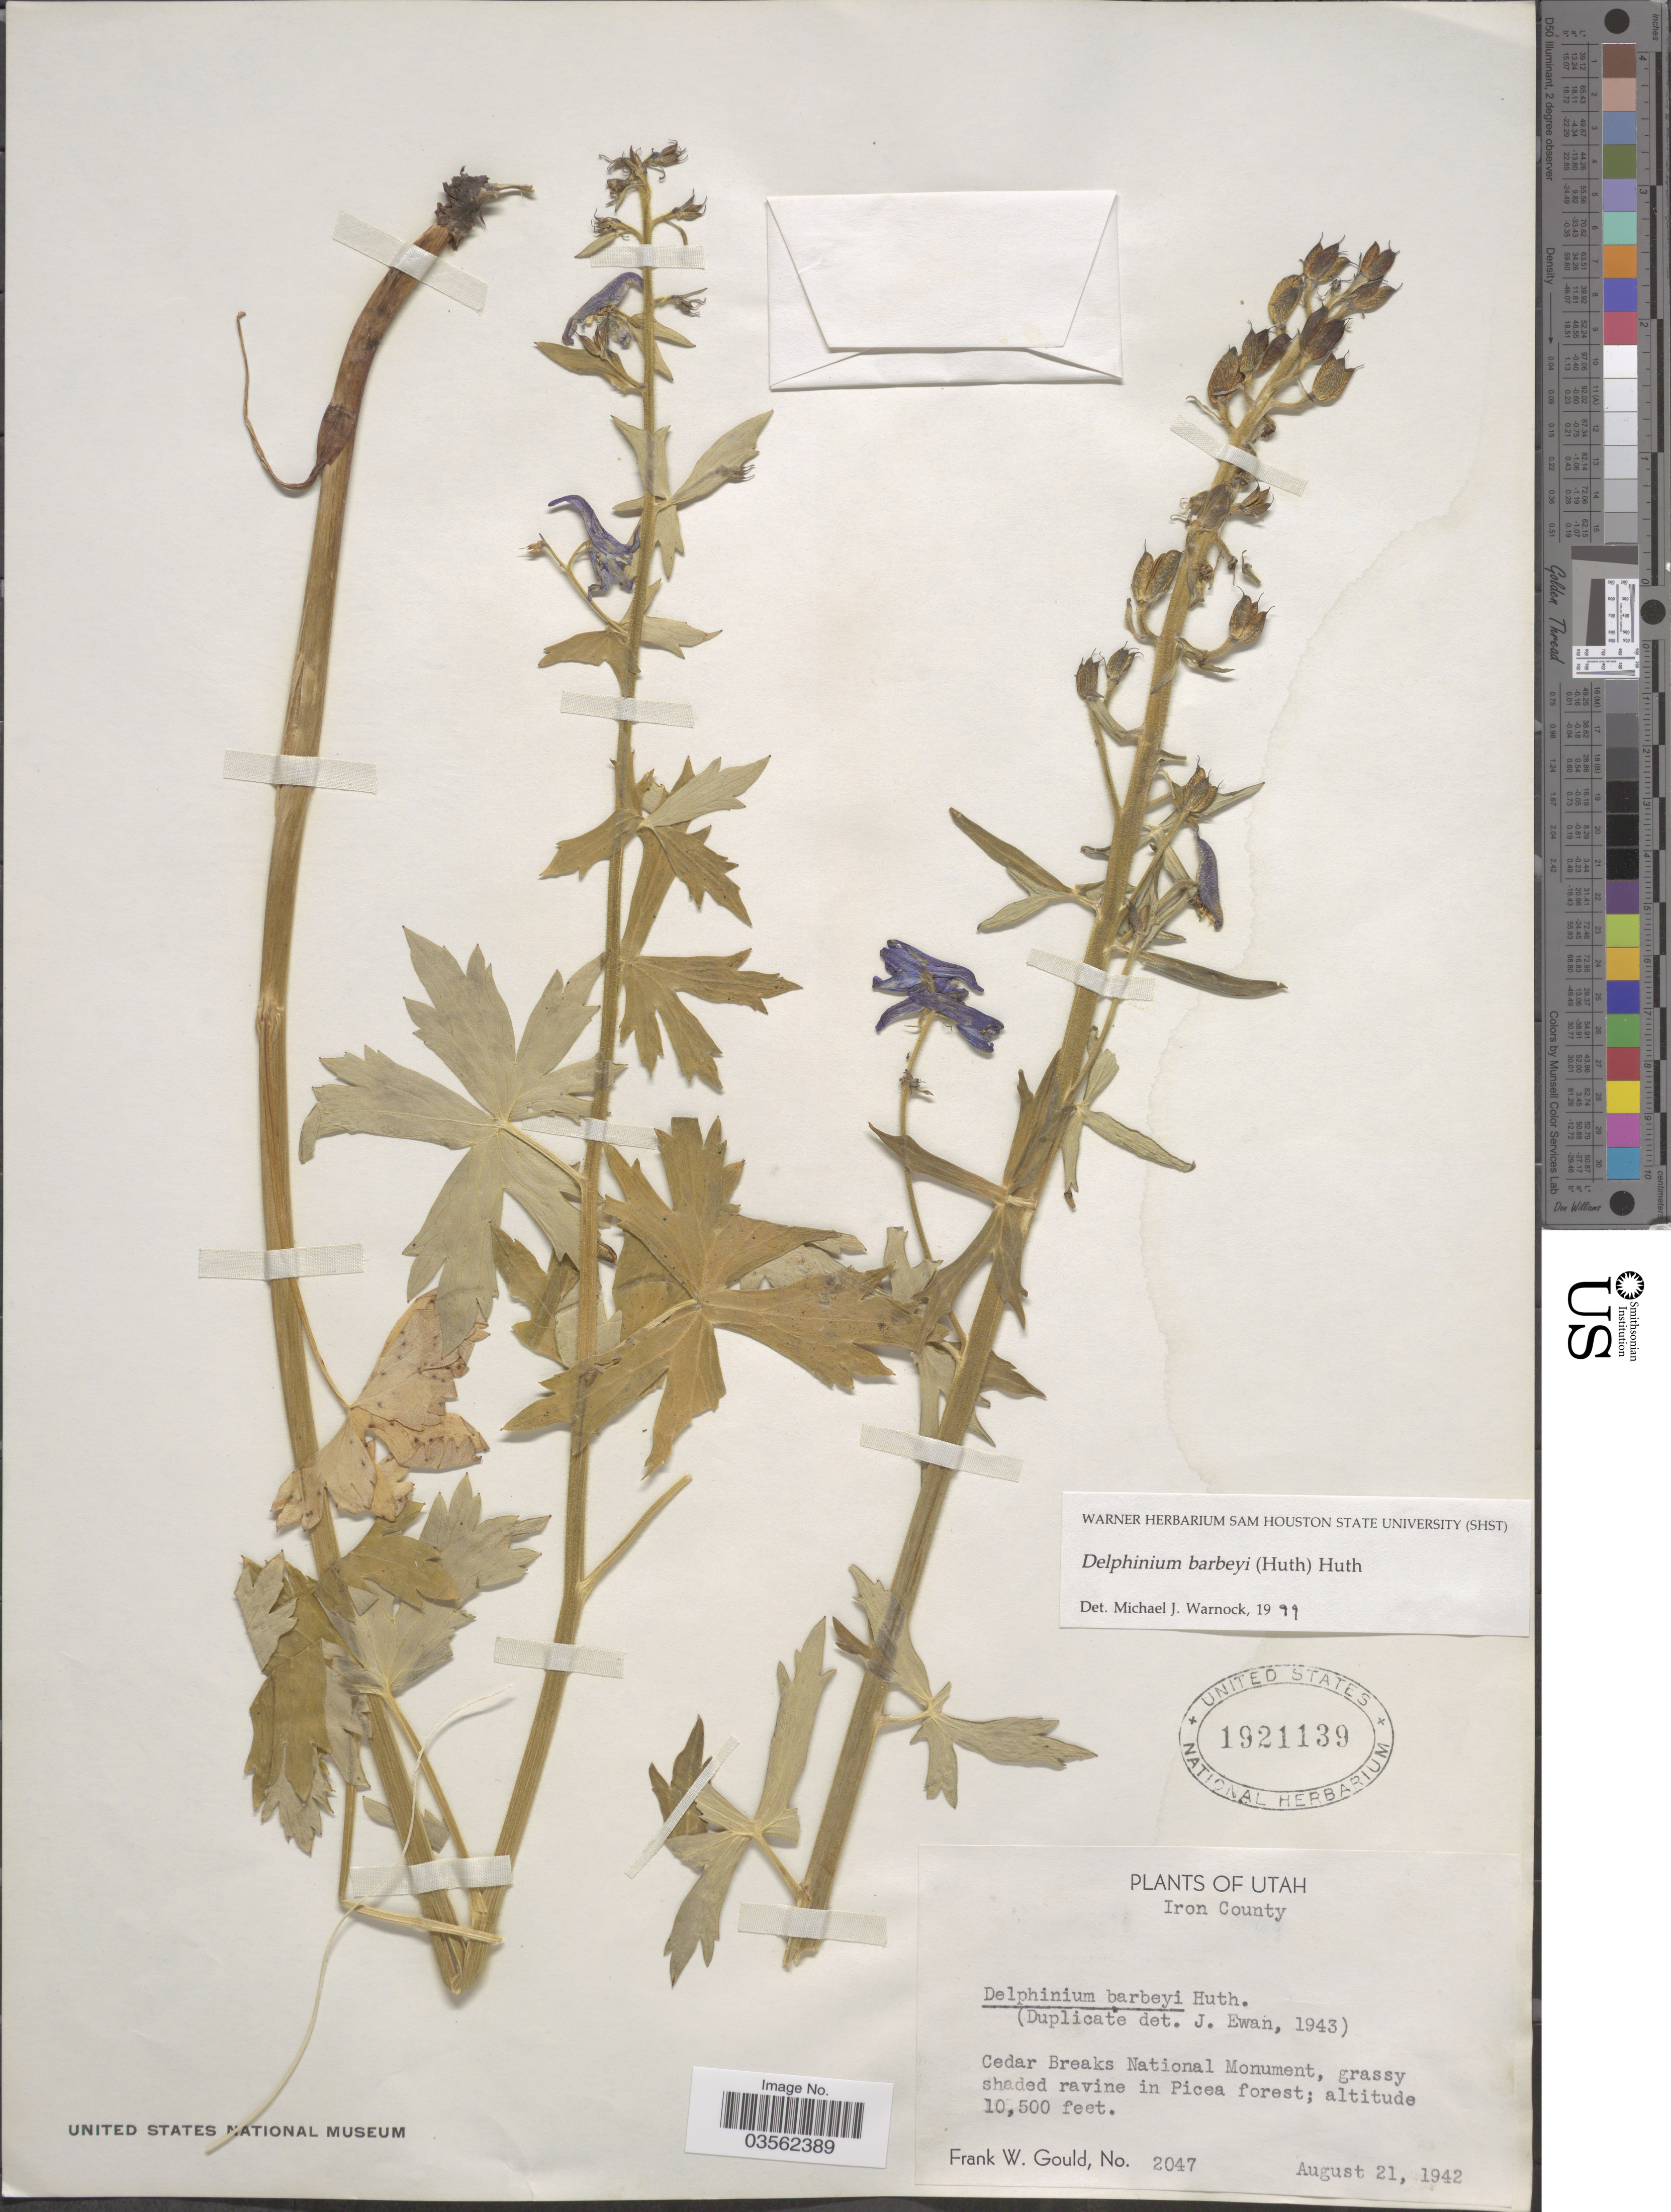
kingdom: Plantae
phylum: Tracheophyta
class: Magnoliopsida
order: Ranunculales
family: Ranunculaceae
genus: Delphinium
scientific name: Delphinium barbeyi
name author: (Huth) Huth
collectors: F. W. Gould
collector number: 2047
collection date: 1942-08-21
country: United States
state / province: Utah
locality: Iron County. Cedar Breaks National Monument.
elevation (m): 3200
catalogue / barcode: US 1921139